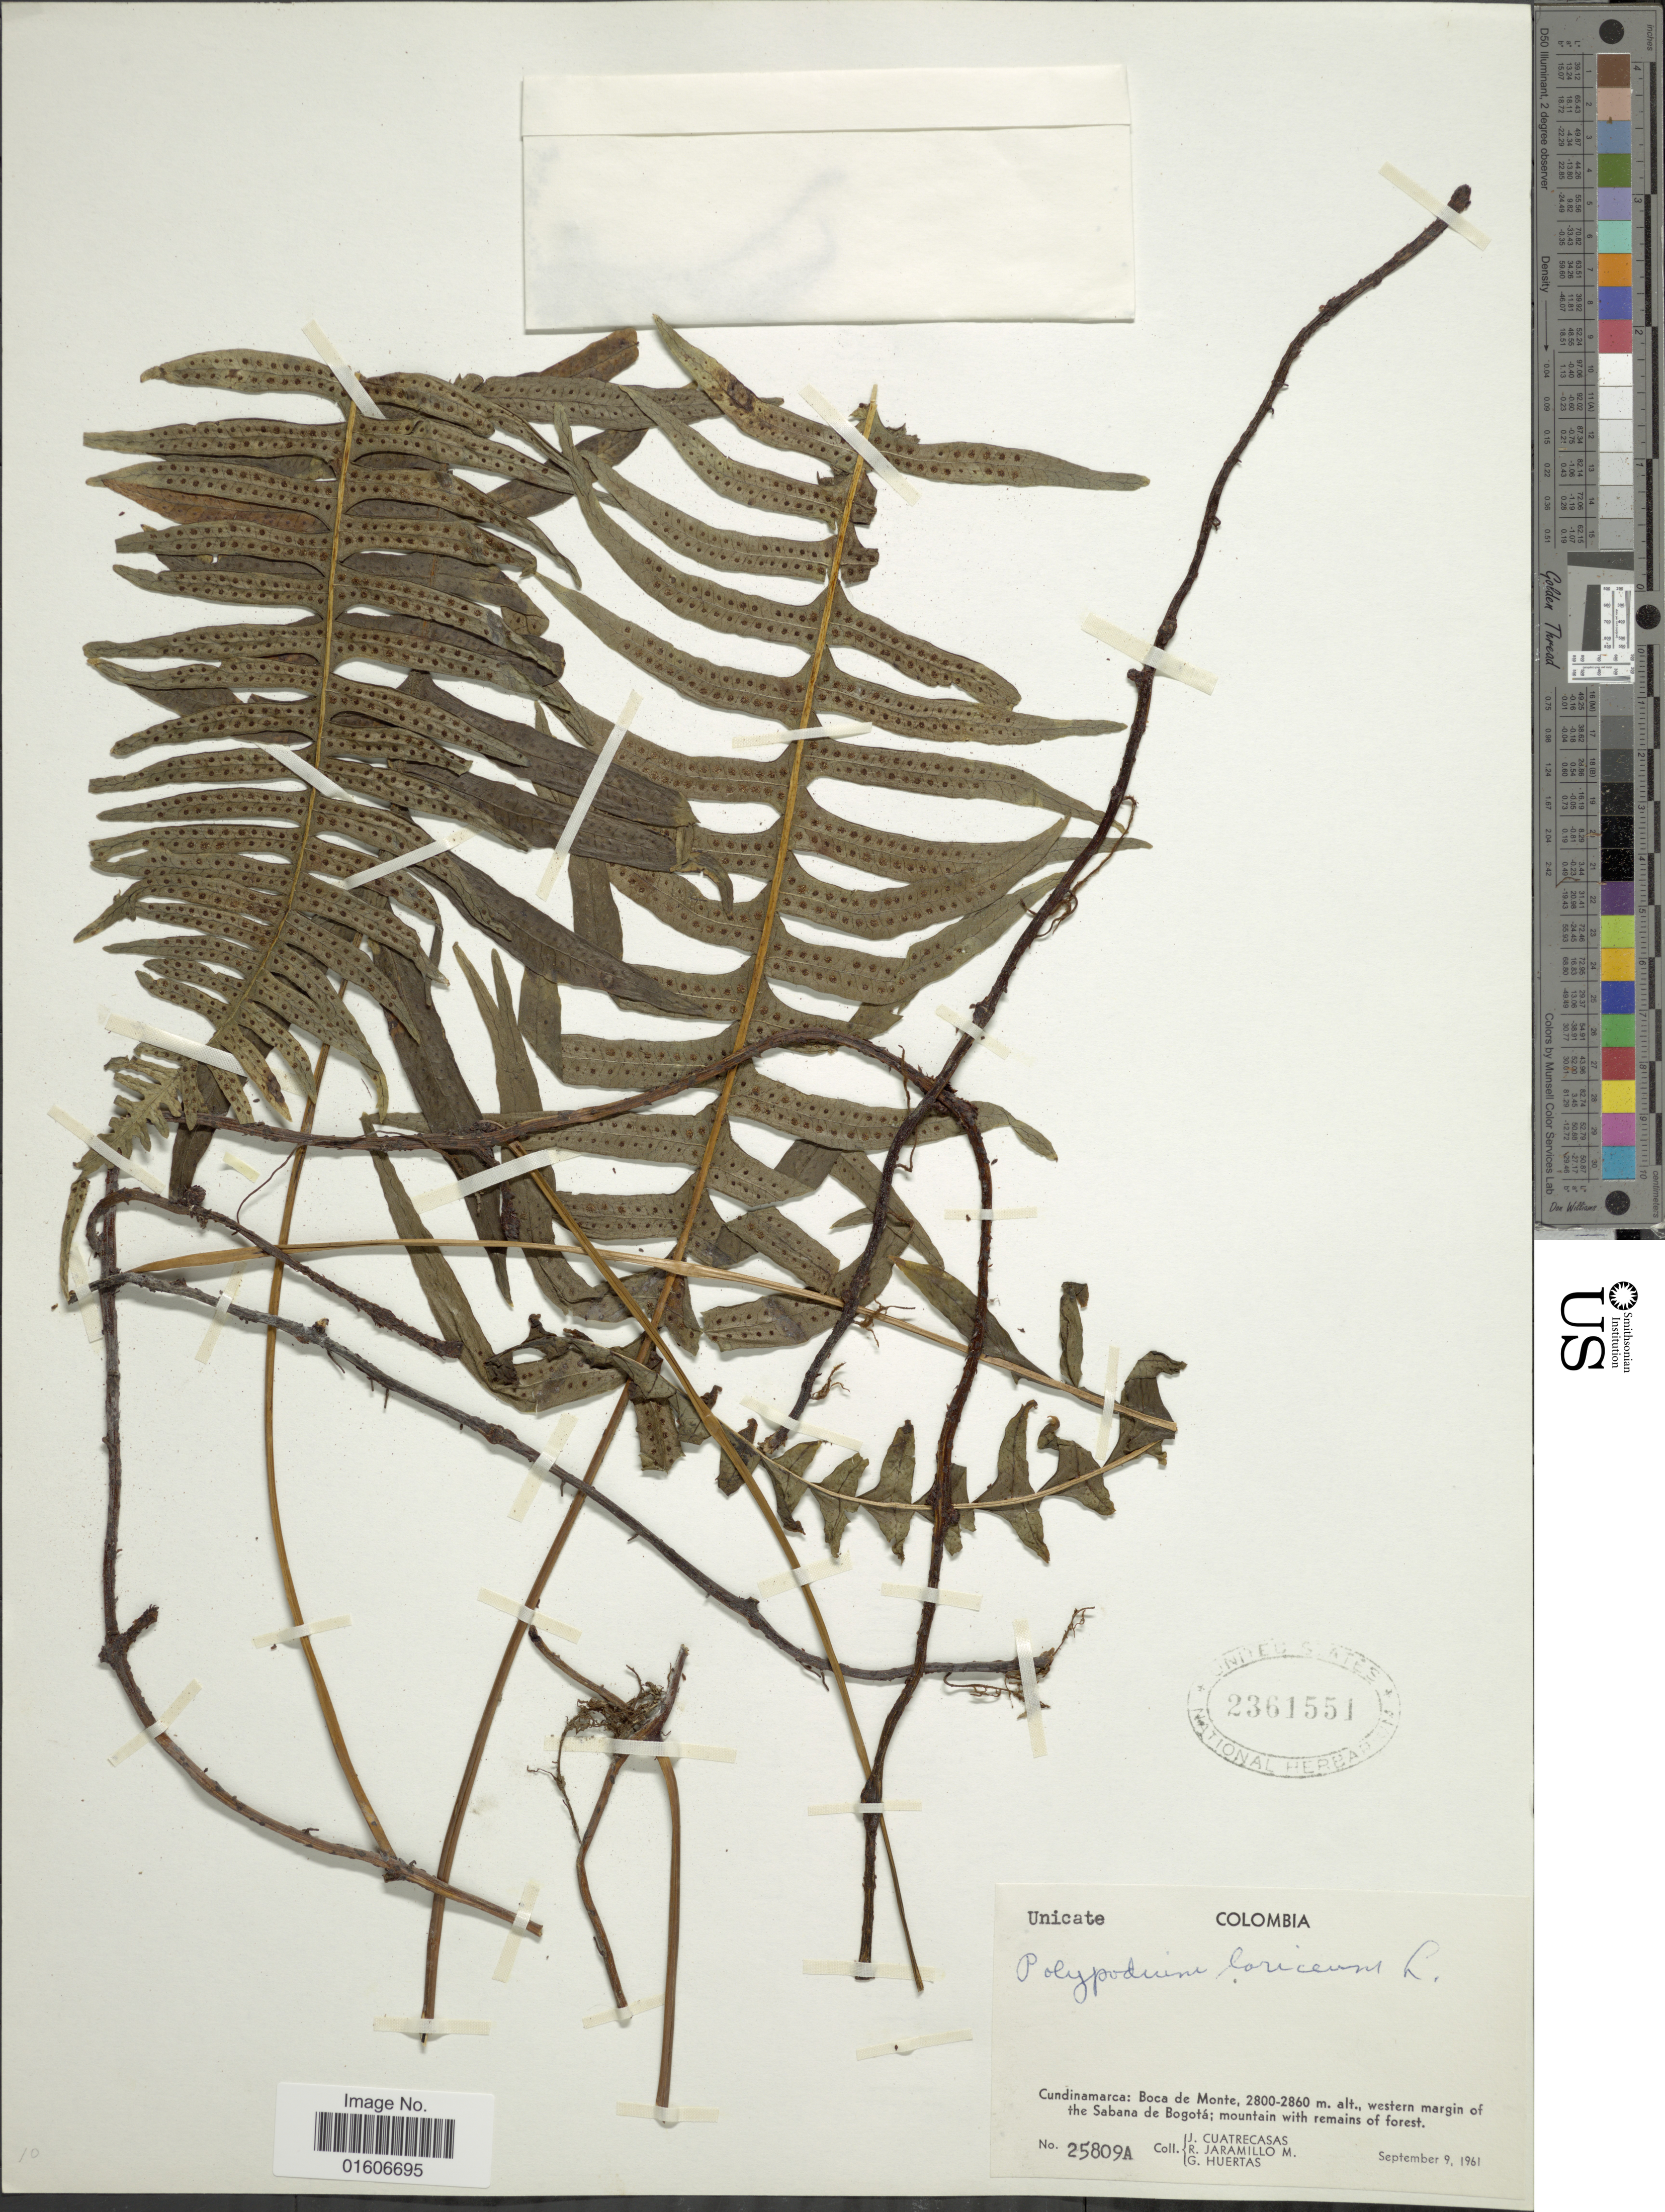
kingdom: Plantae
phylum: Tracheophyta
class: Polypodiopsida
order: Polypodiales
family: Polypodiaceae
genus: Serpocaulon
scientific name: Serpocaulon loriceum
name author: (L.) A.R. Sm.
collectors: J. Cuatrecasas, R. Jaramillo M. & G. Huertas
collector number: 25809A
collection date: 1961-09-09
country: Colombia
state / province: Cundinamarca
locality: Boca de Monte, western margin of the Sabana de Bogotá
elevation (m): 2800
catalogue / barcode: US 2361551